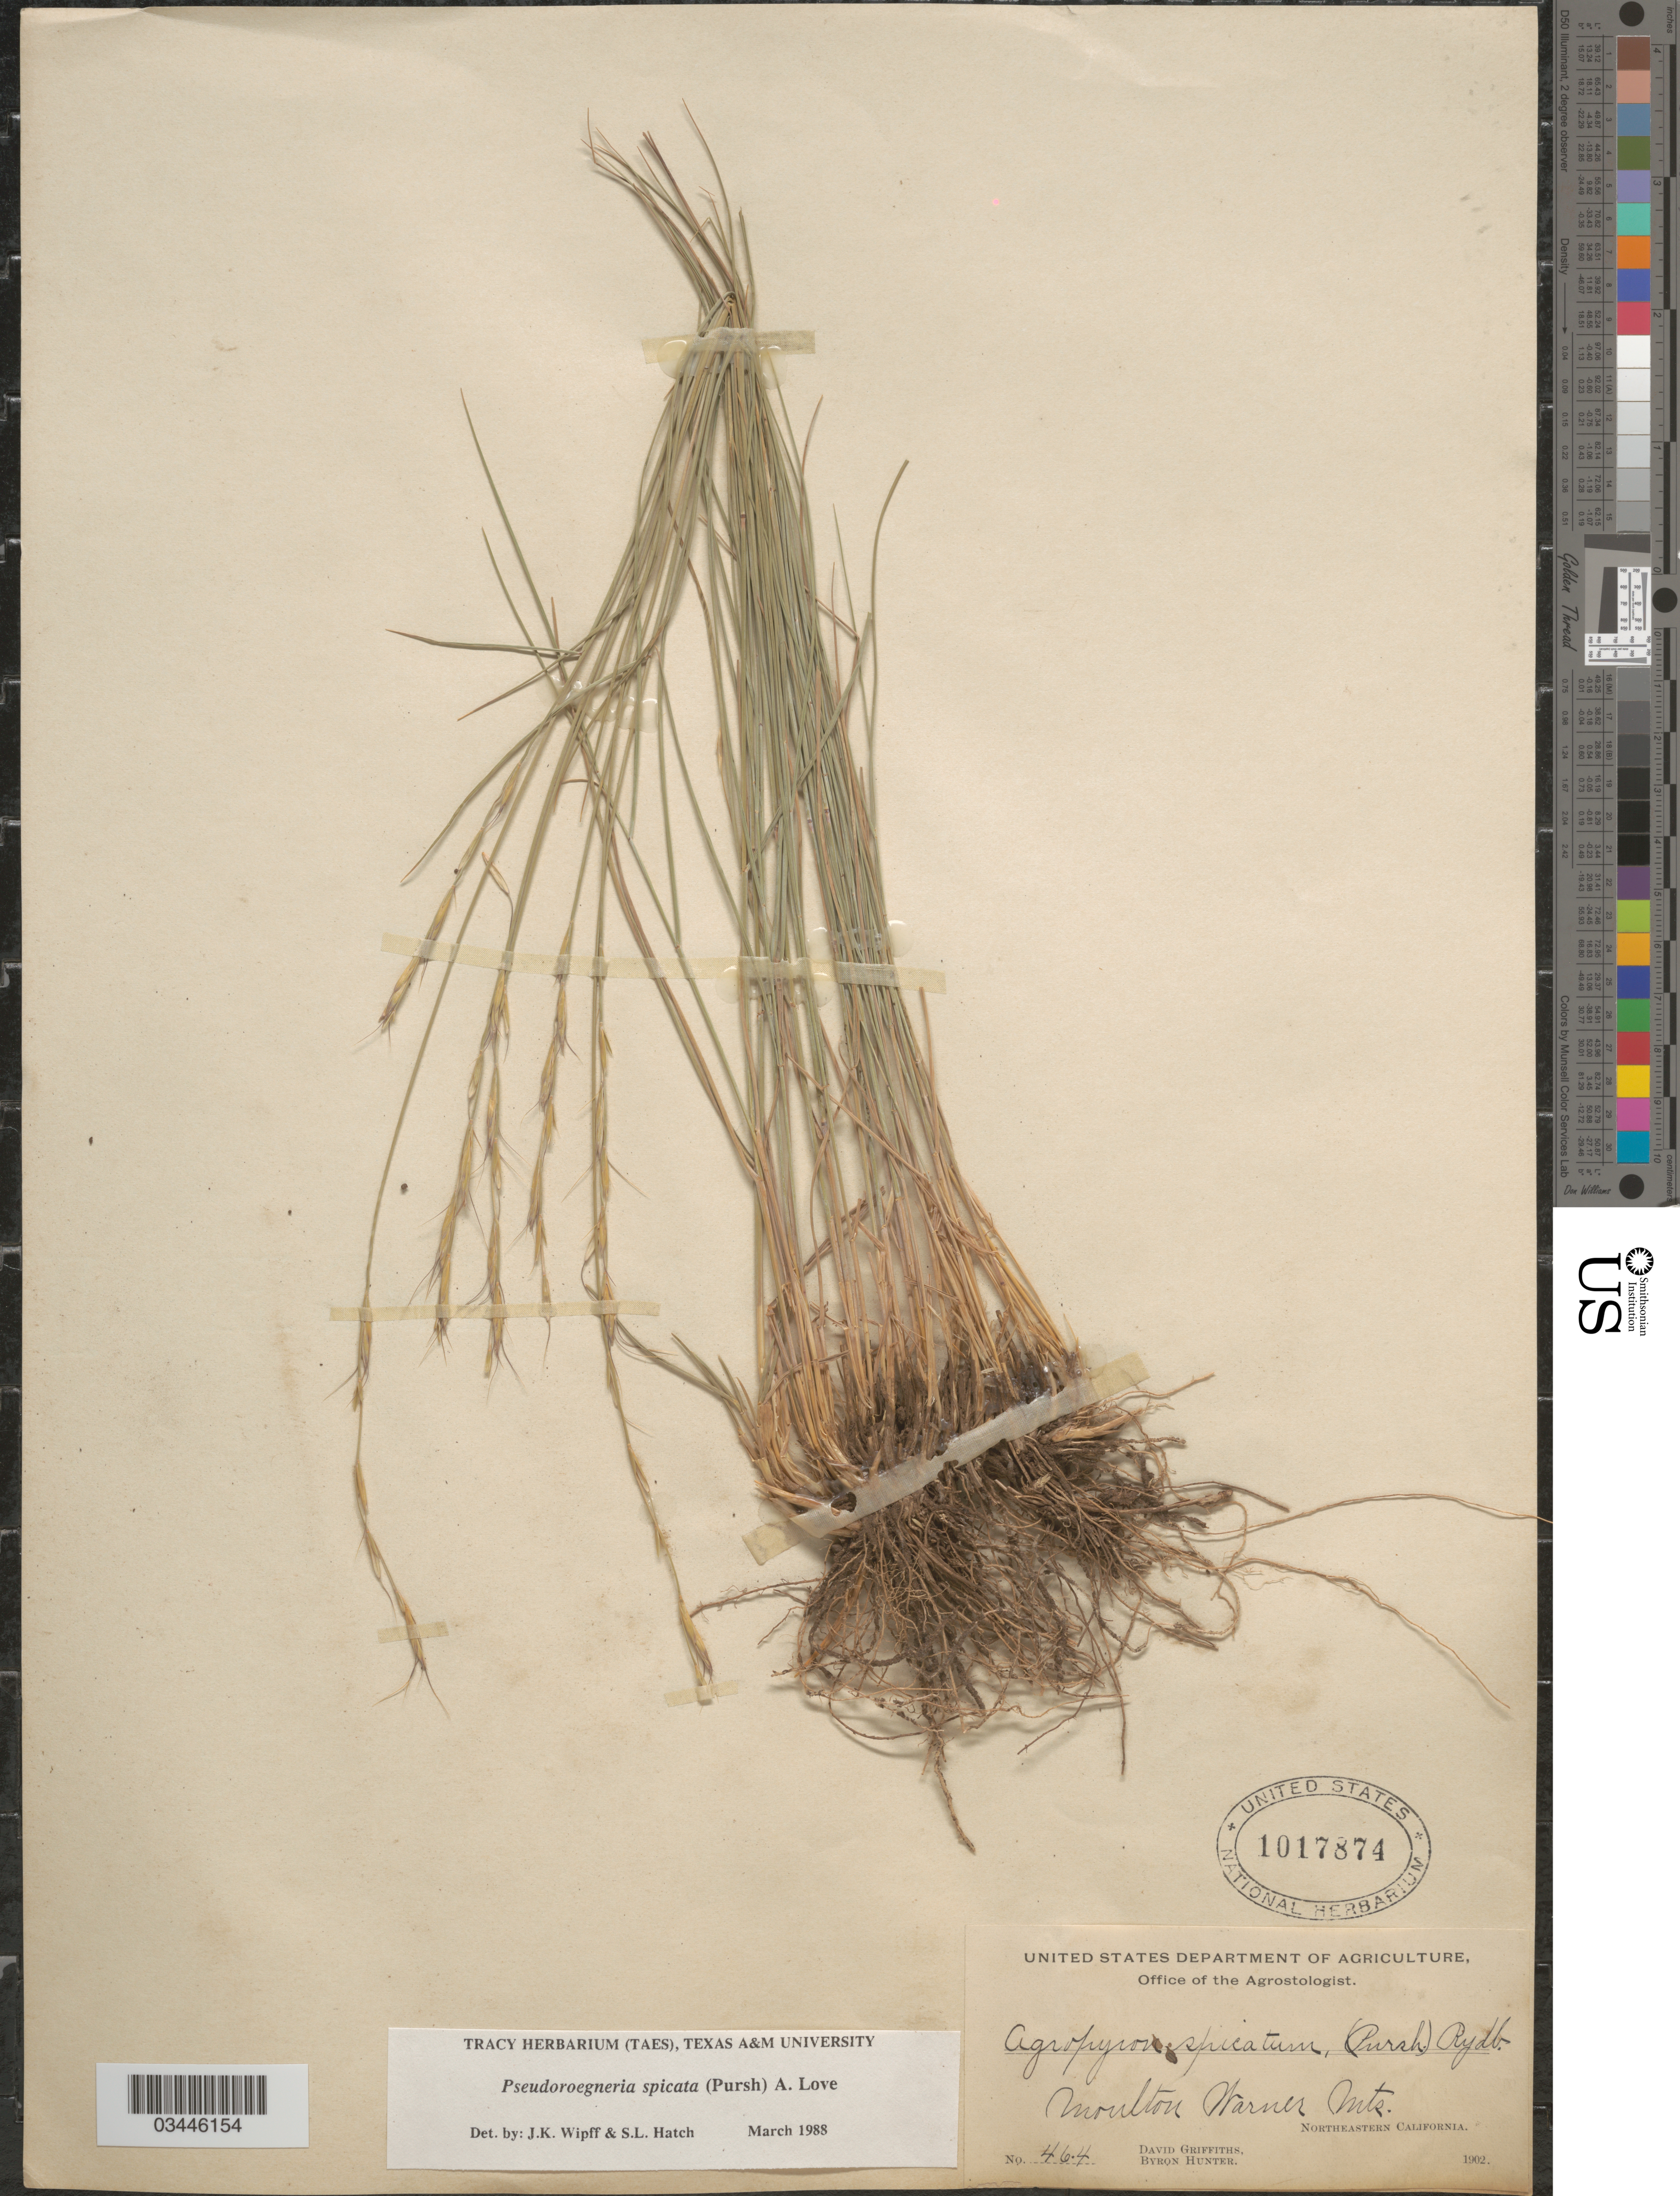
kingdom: Plantae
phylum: Tracheophyta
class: Liliopsida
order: Poales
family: Poaceae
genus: Pseudoroegneria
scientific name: Pseudoroegneria spicata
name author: (Pursh) Á. Löve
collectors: D. Griffiths & B. Hunter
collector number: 464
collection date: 1902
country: United States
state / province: California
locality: Moulton Warner Mts. Northeastern California.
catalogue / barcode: US 1017874